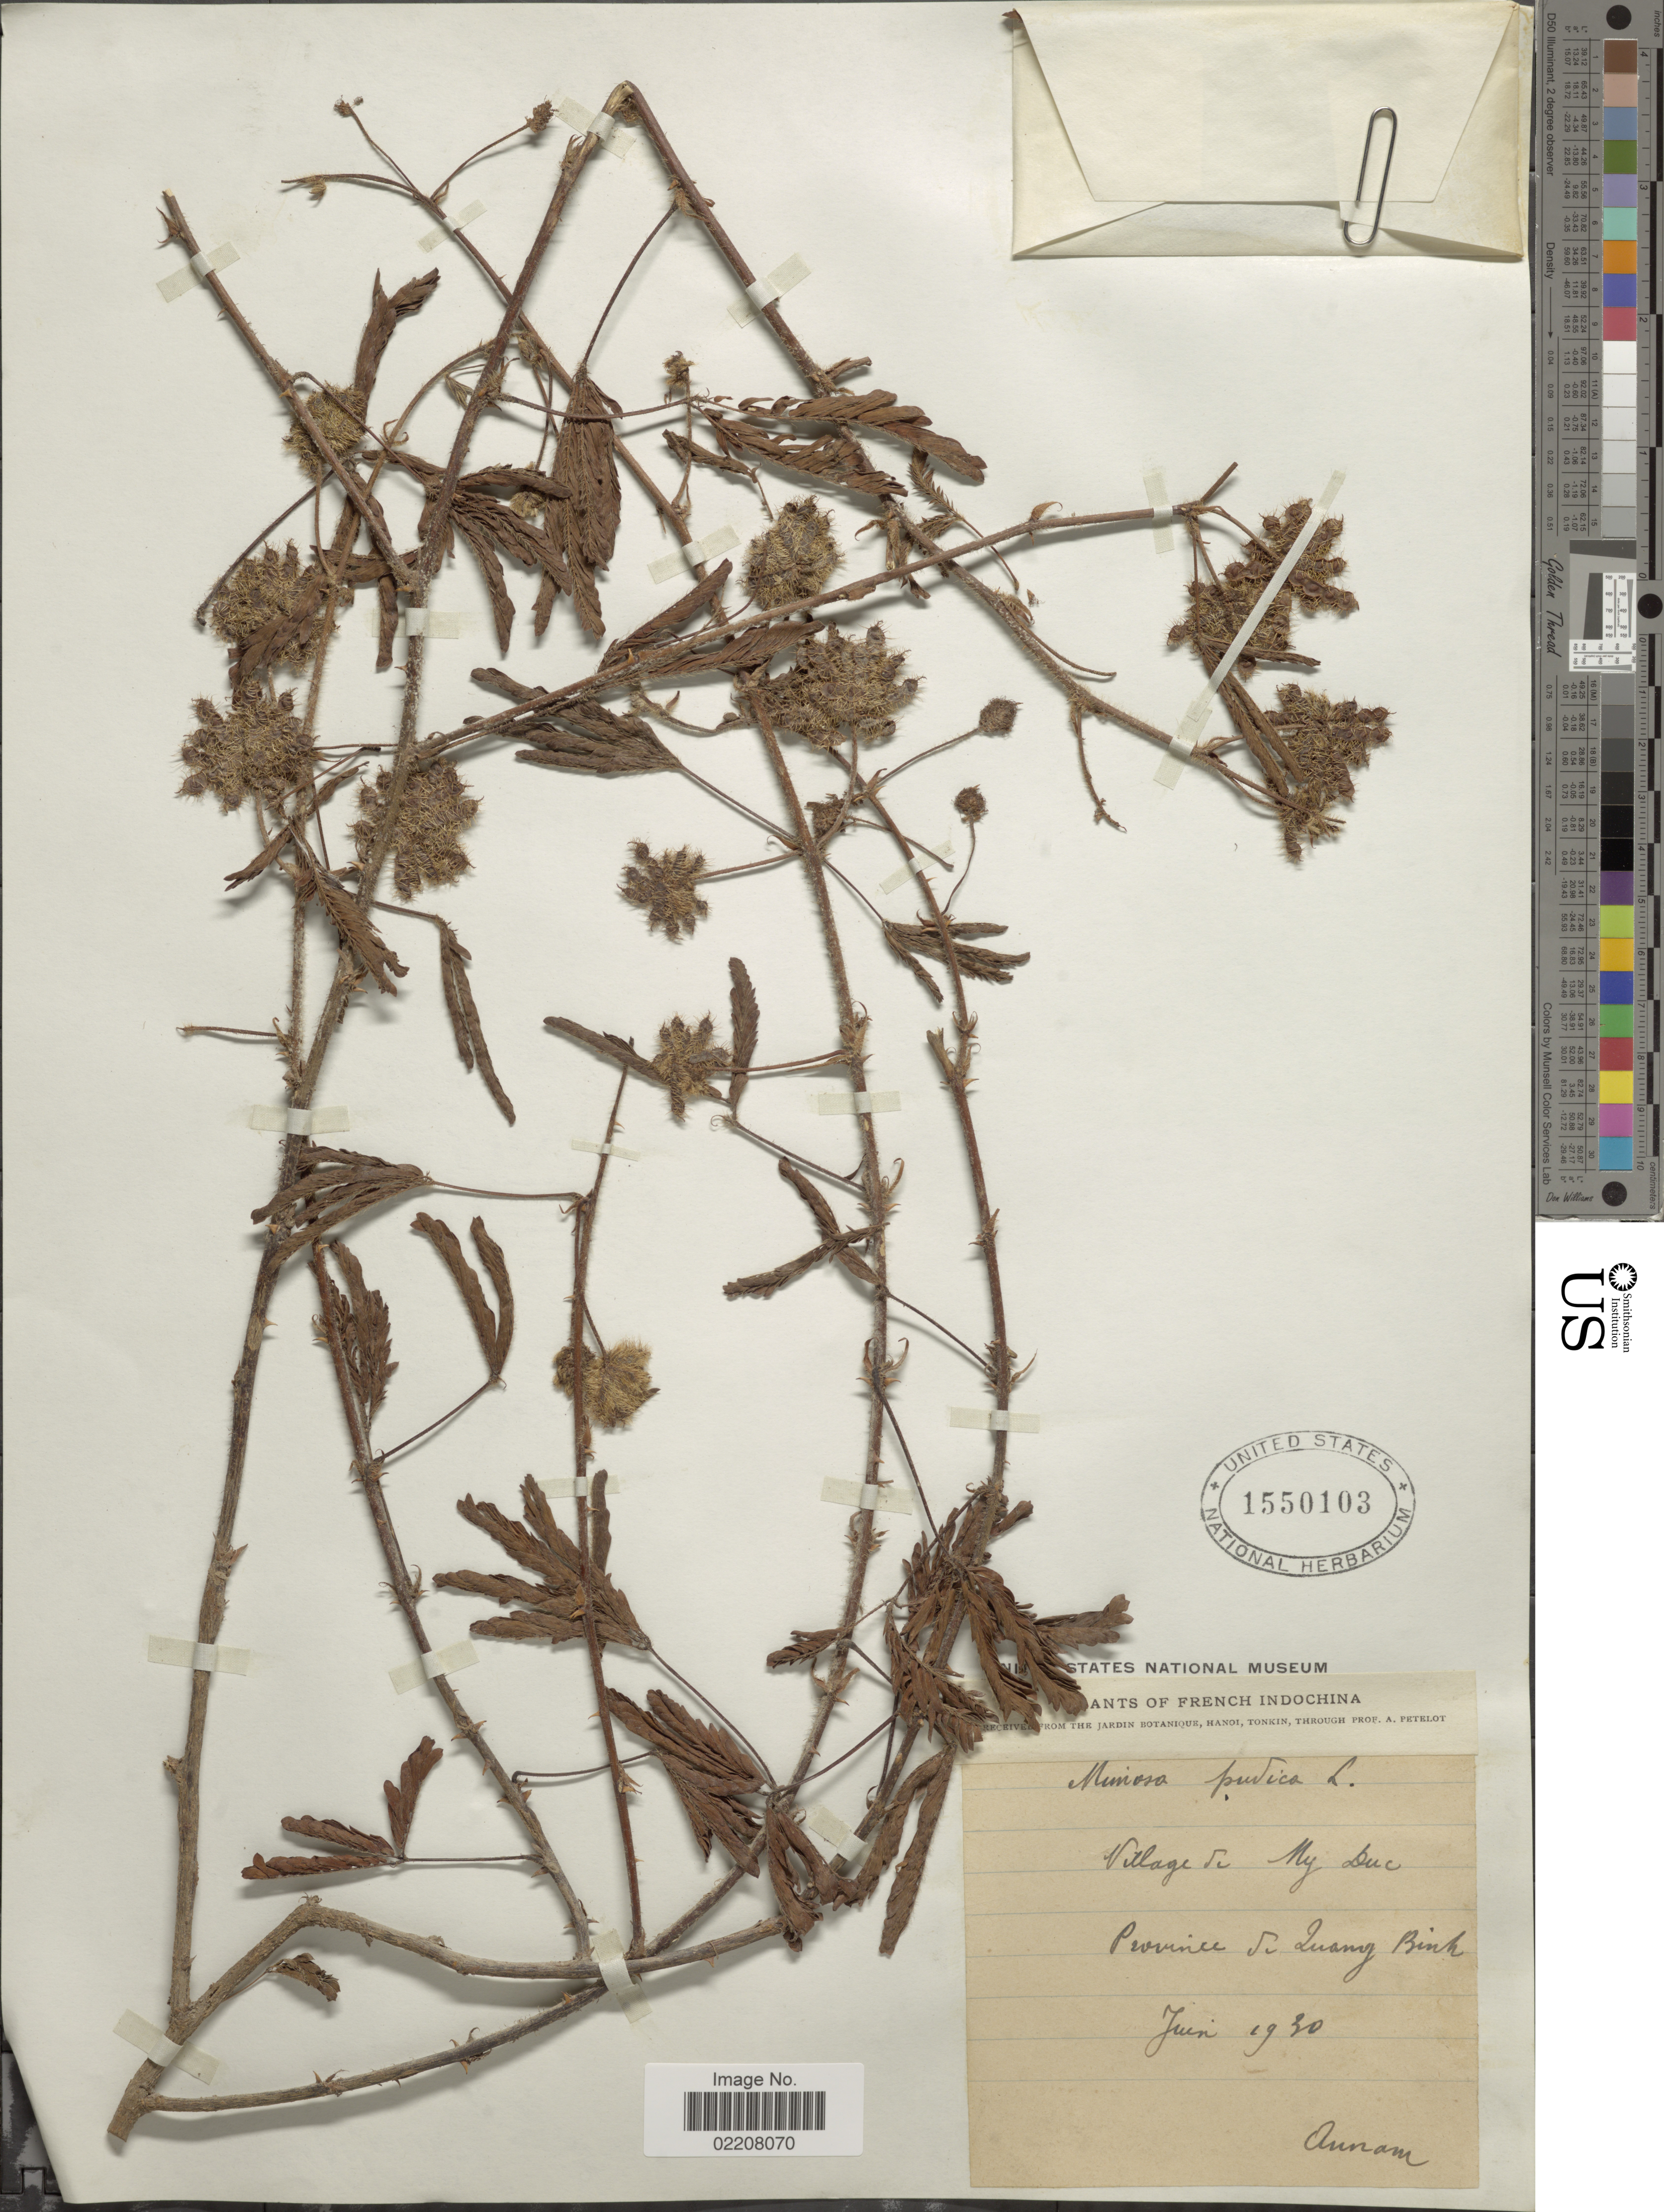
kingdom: Plantae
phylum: Tracheophyta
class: Magnoliopsida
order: Fabales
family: Fabaceae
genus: Mimosa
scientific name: Mimosa pudica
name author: L.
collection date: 1930-06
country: Vietnam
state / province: Quang Binh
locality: Village de My Duc, Annam, Province de Quang Binh.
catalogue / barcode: US 1550103